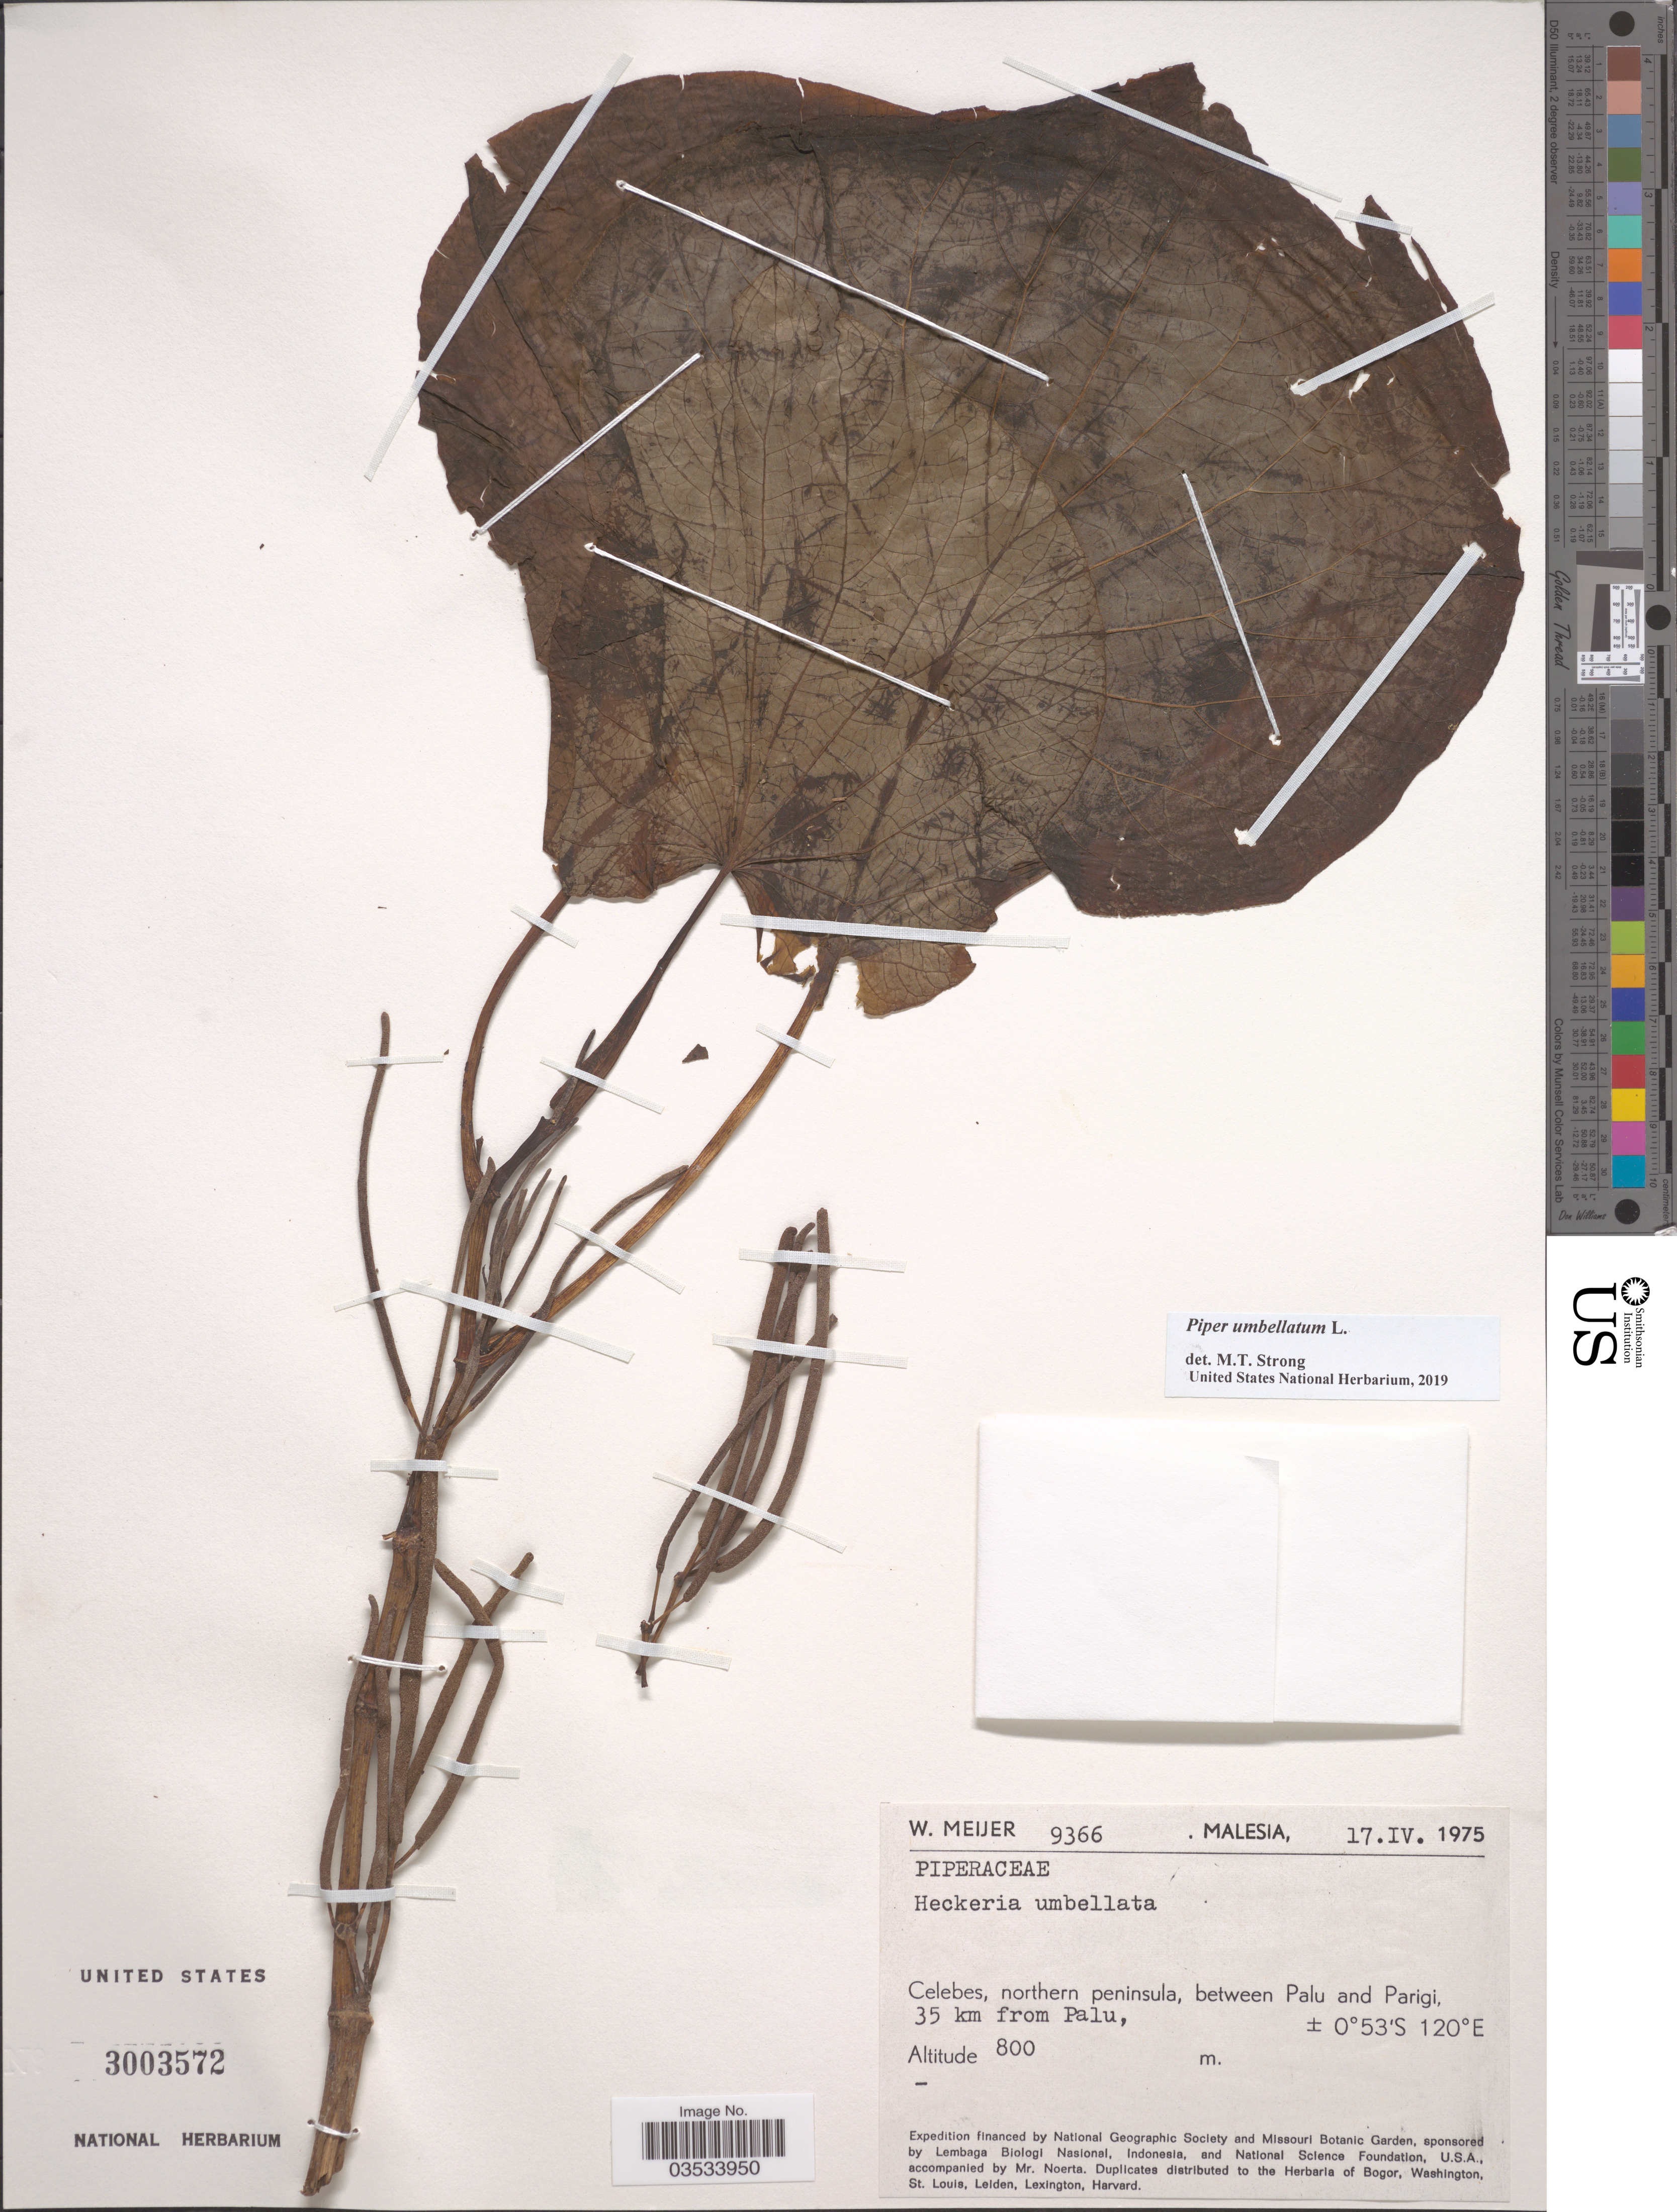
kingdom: Plantae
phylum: Tracheophyta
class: Magnoliopsida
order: Piperales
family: Piperaceae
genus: Piper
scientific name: Piper umbellatum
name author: L.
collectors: W. Meijer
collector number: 9366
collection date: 1975-04-17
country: Malaysia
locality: Malesia. Celebes, northern peninsula, between Palu and Parigi, 36 km from Palu.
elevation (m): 800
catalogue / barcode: US 3003572